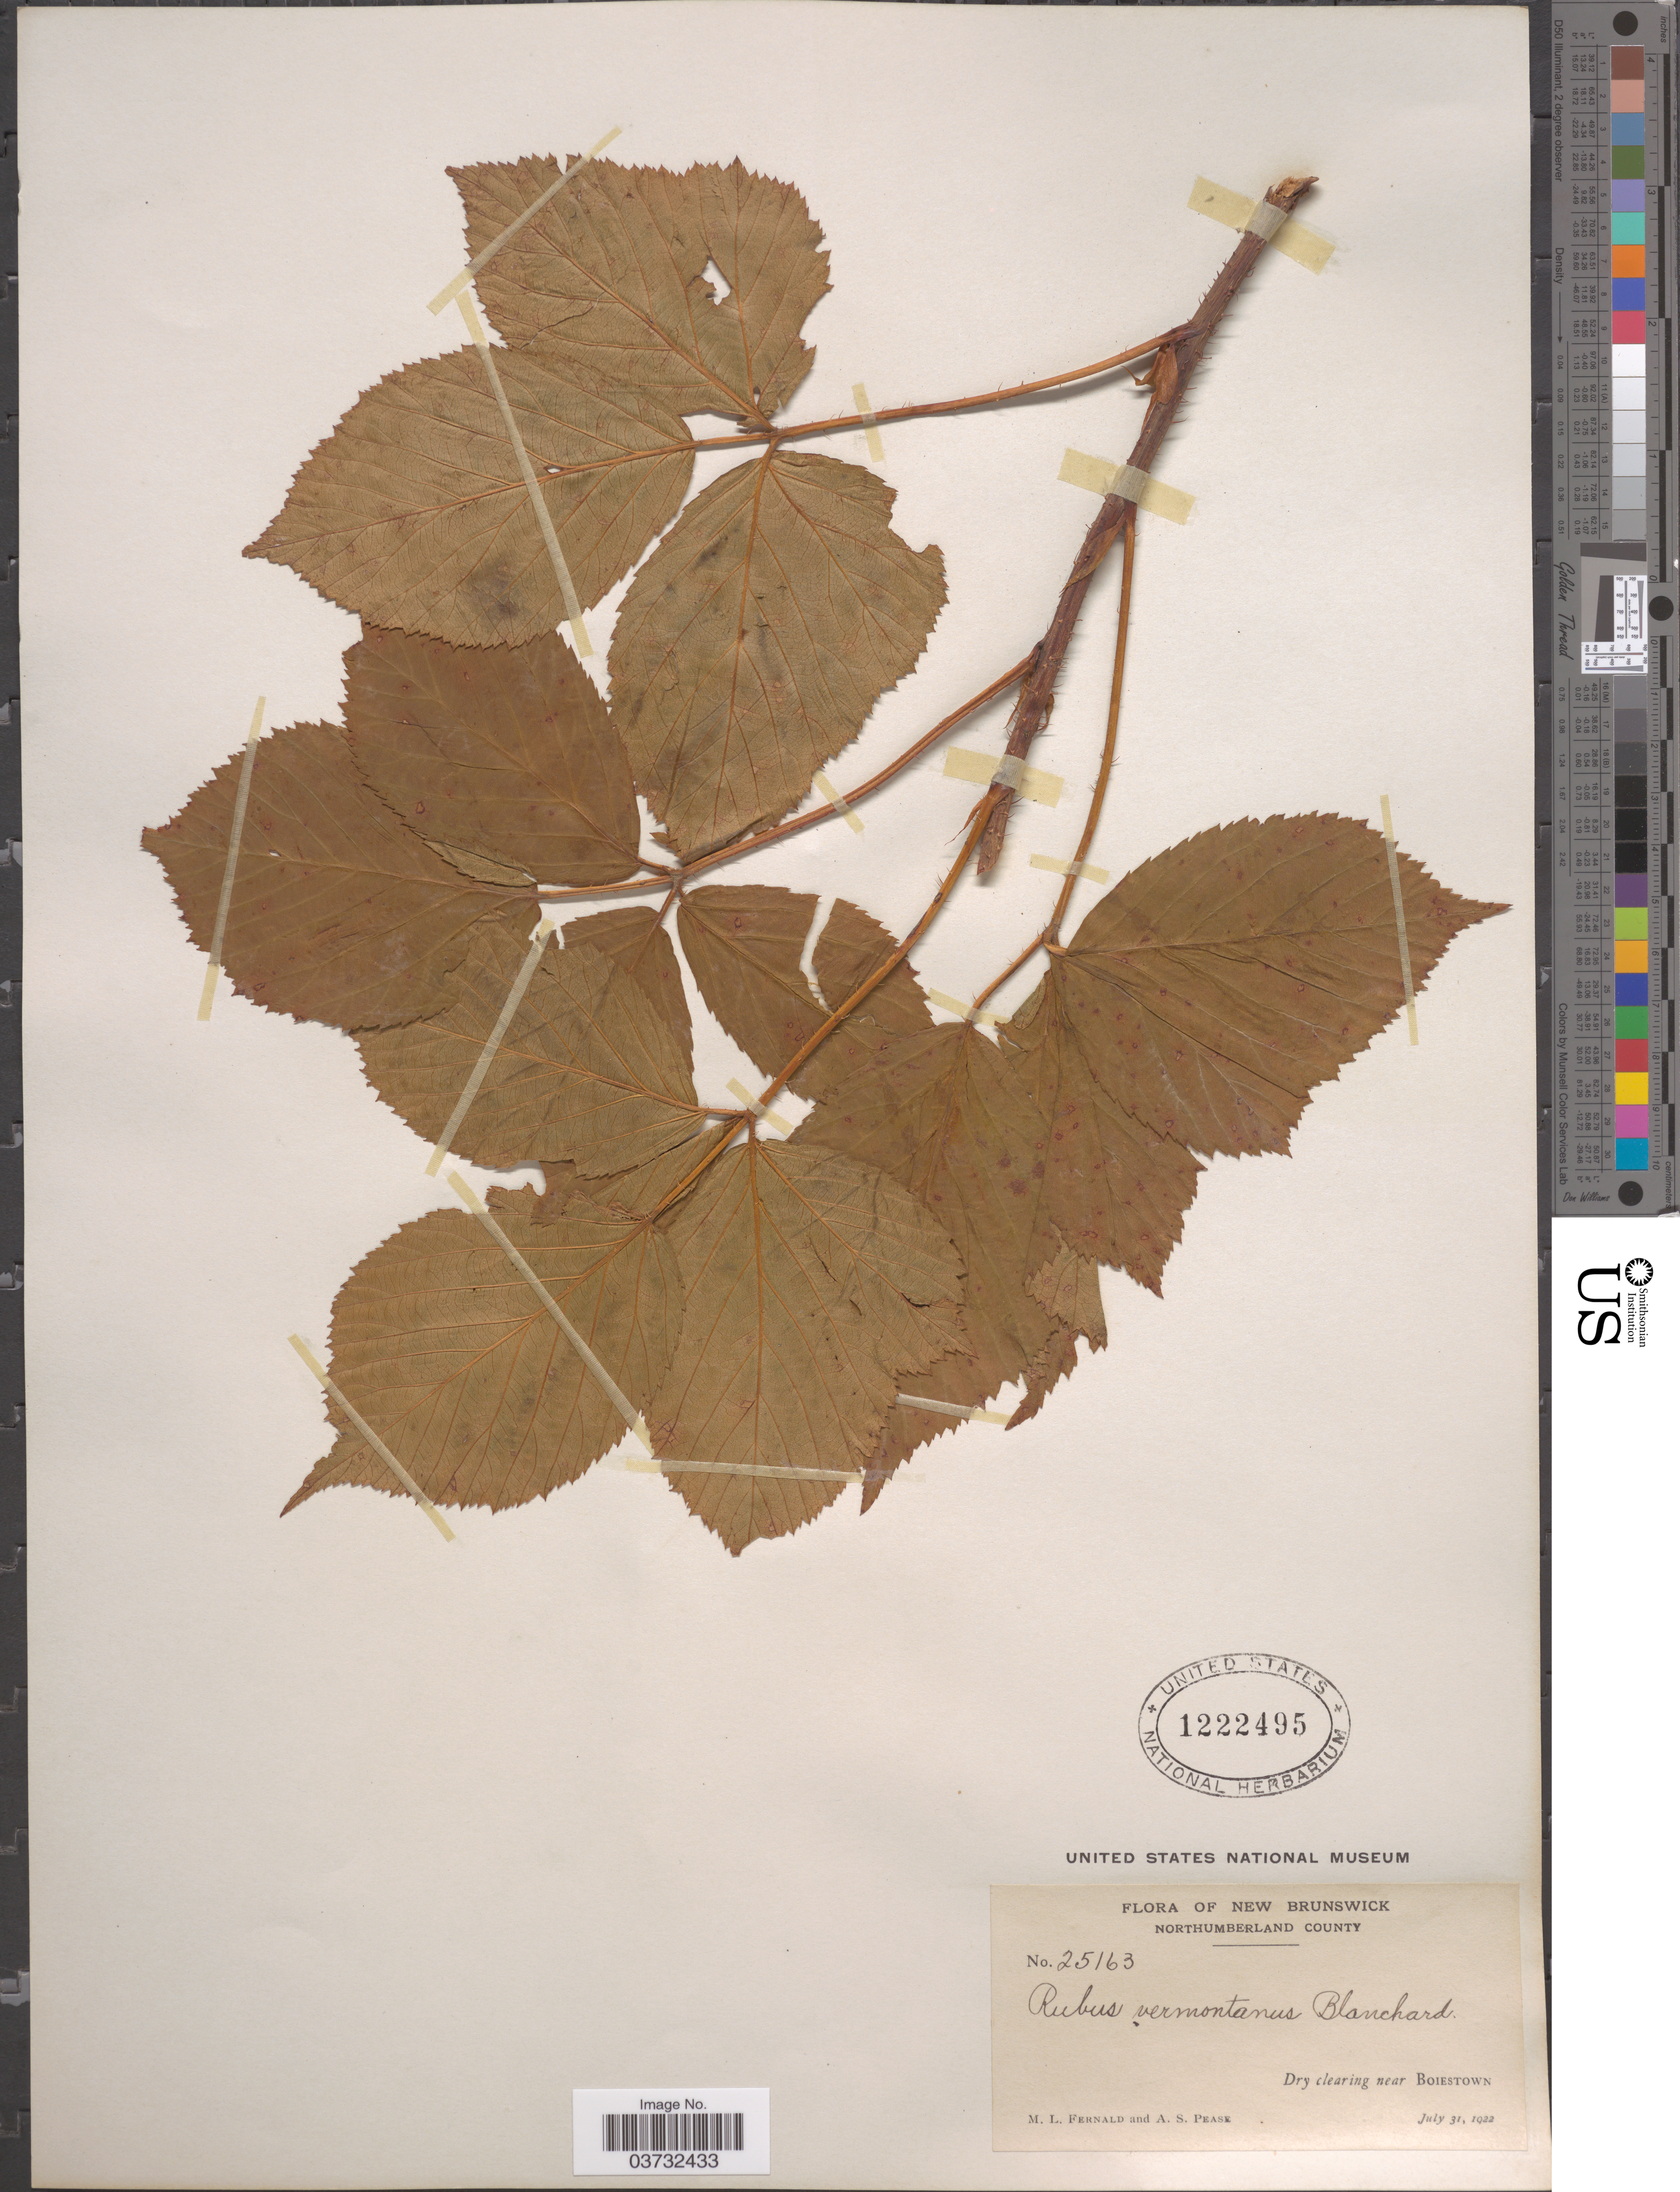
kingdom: Plantae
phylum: Tracheophyta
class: Magnoliopsida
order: Rosales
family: Rosaceae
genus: Rubus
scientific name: Rubus vermontanus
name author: Blanch.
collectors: M. L. Fernald & A. S. Pease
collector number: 25163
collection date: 1922-07-31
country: Canada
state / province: New Brunswick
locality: Northumberland County. Near Boiestown.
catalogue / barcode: US 1222495